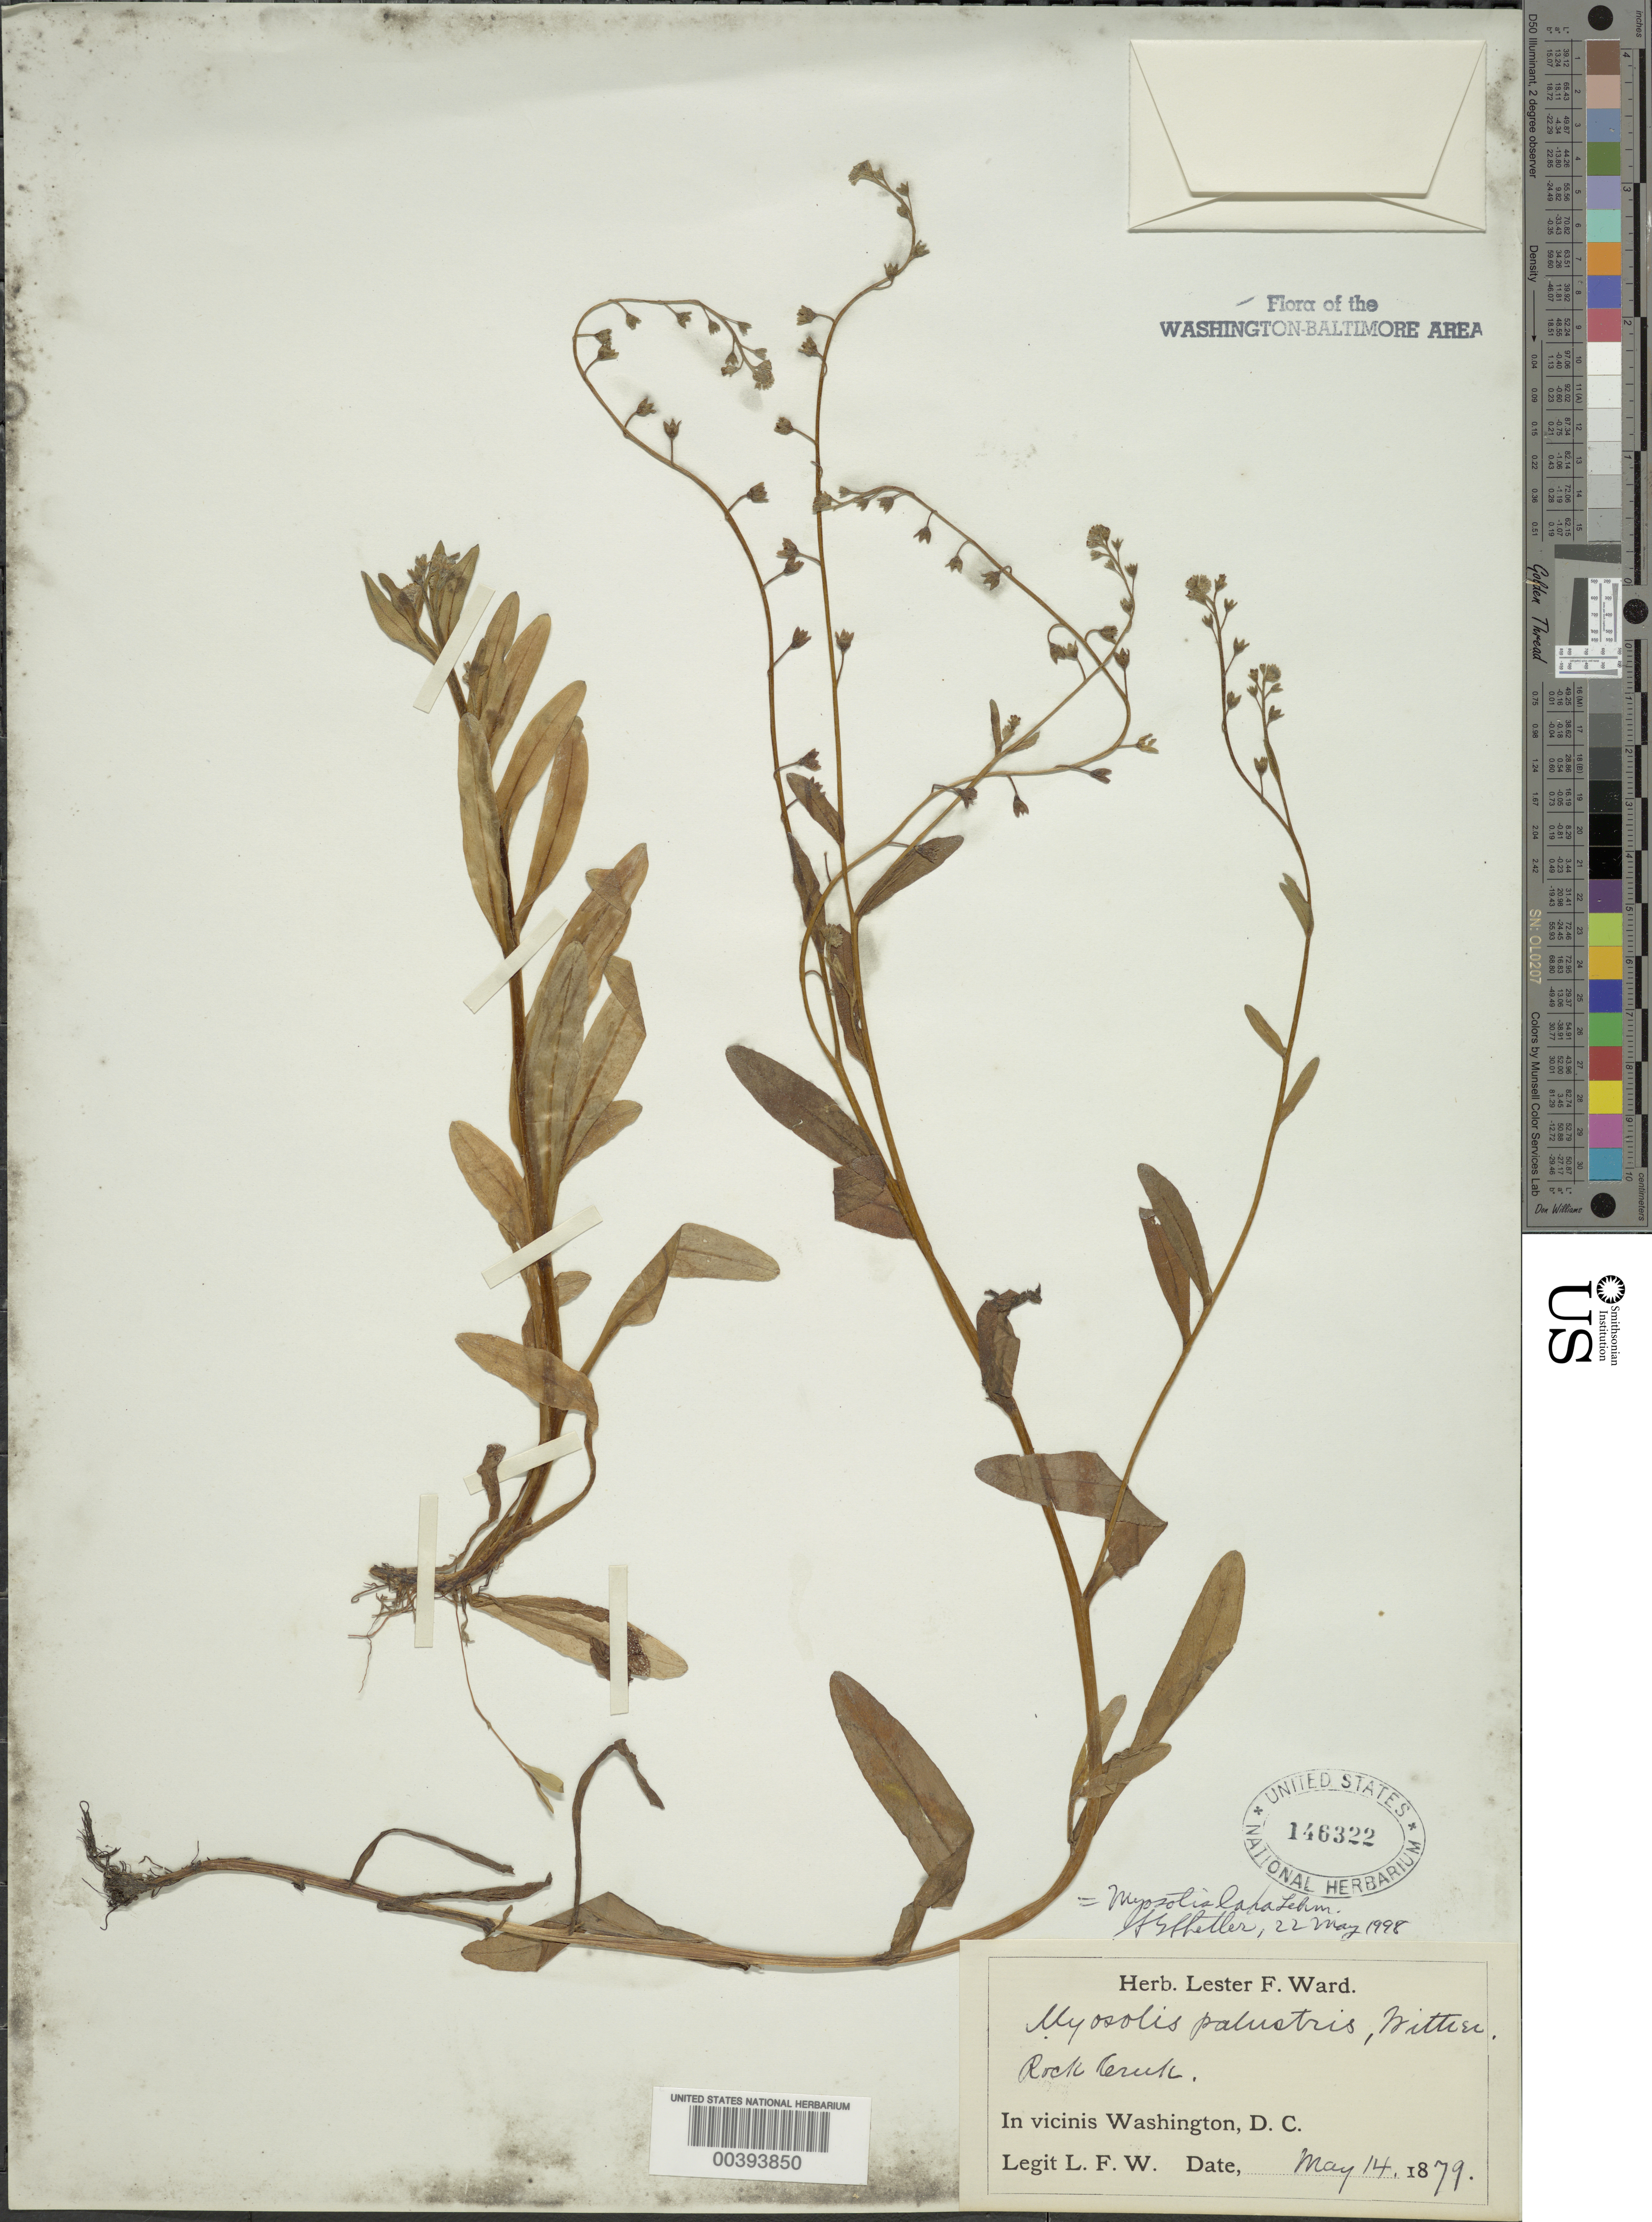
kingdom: Plantae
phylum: Tracheophyta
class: Magnoliopsida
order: Boraginales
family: Boraginaceae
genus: Myosotis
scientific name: Myosotis laxa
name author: F. Lehm.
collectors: L. F. Ward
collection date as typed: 14 May 1879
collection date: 1879-05-14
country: United States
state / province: District of Columbia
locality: Rock Creek Rock Creek Park & vicinity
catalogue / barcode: US 146322